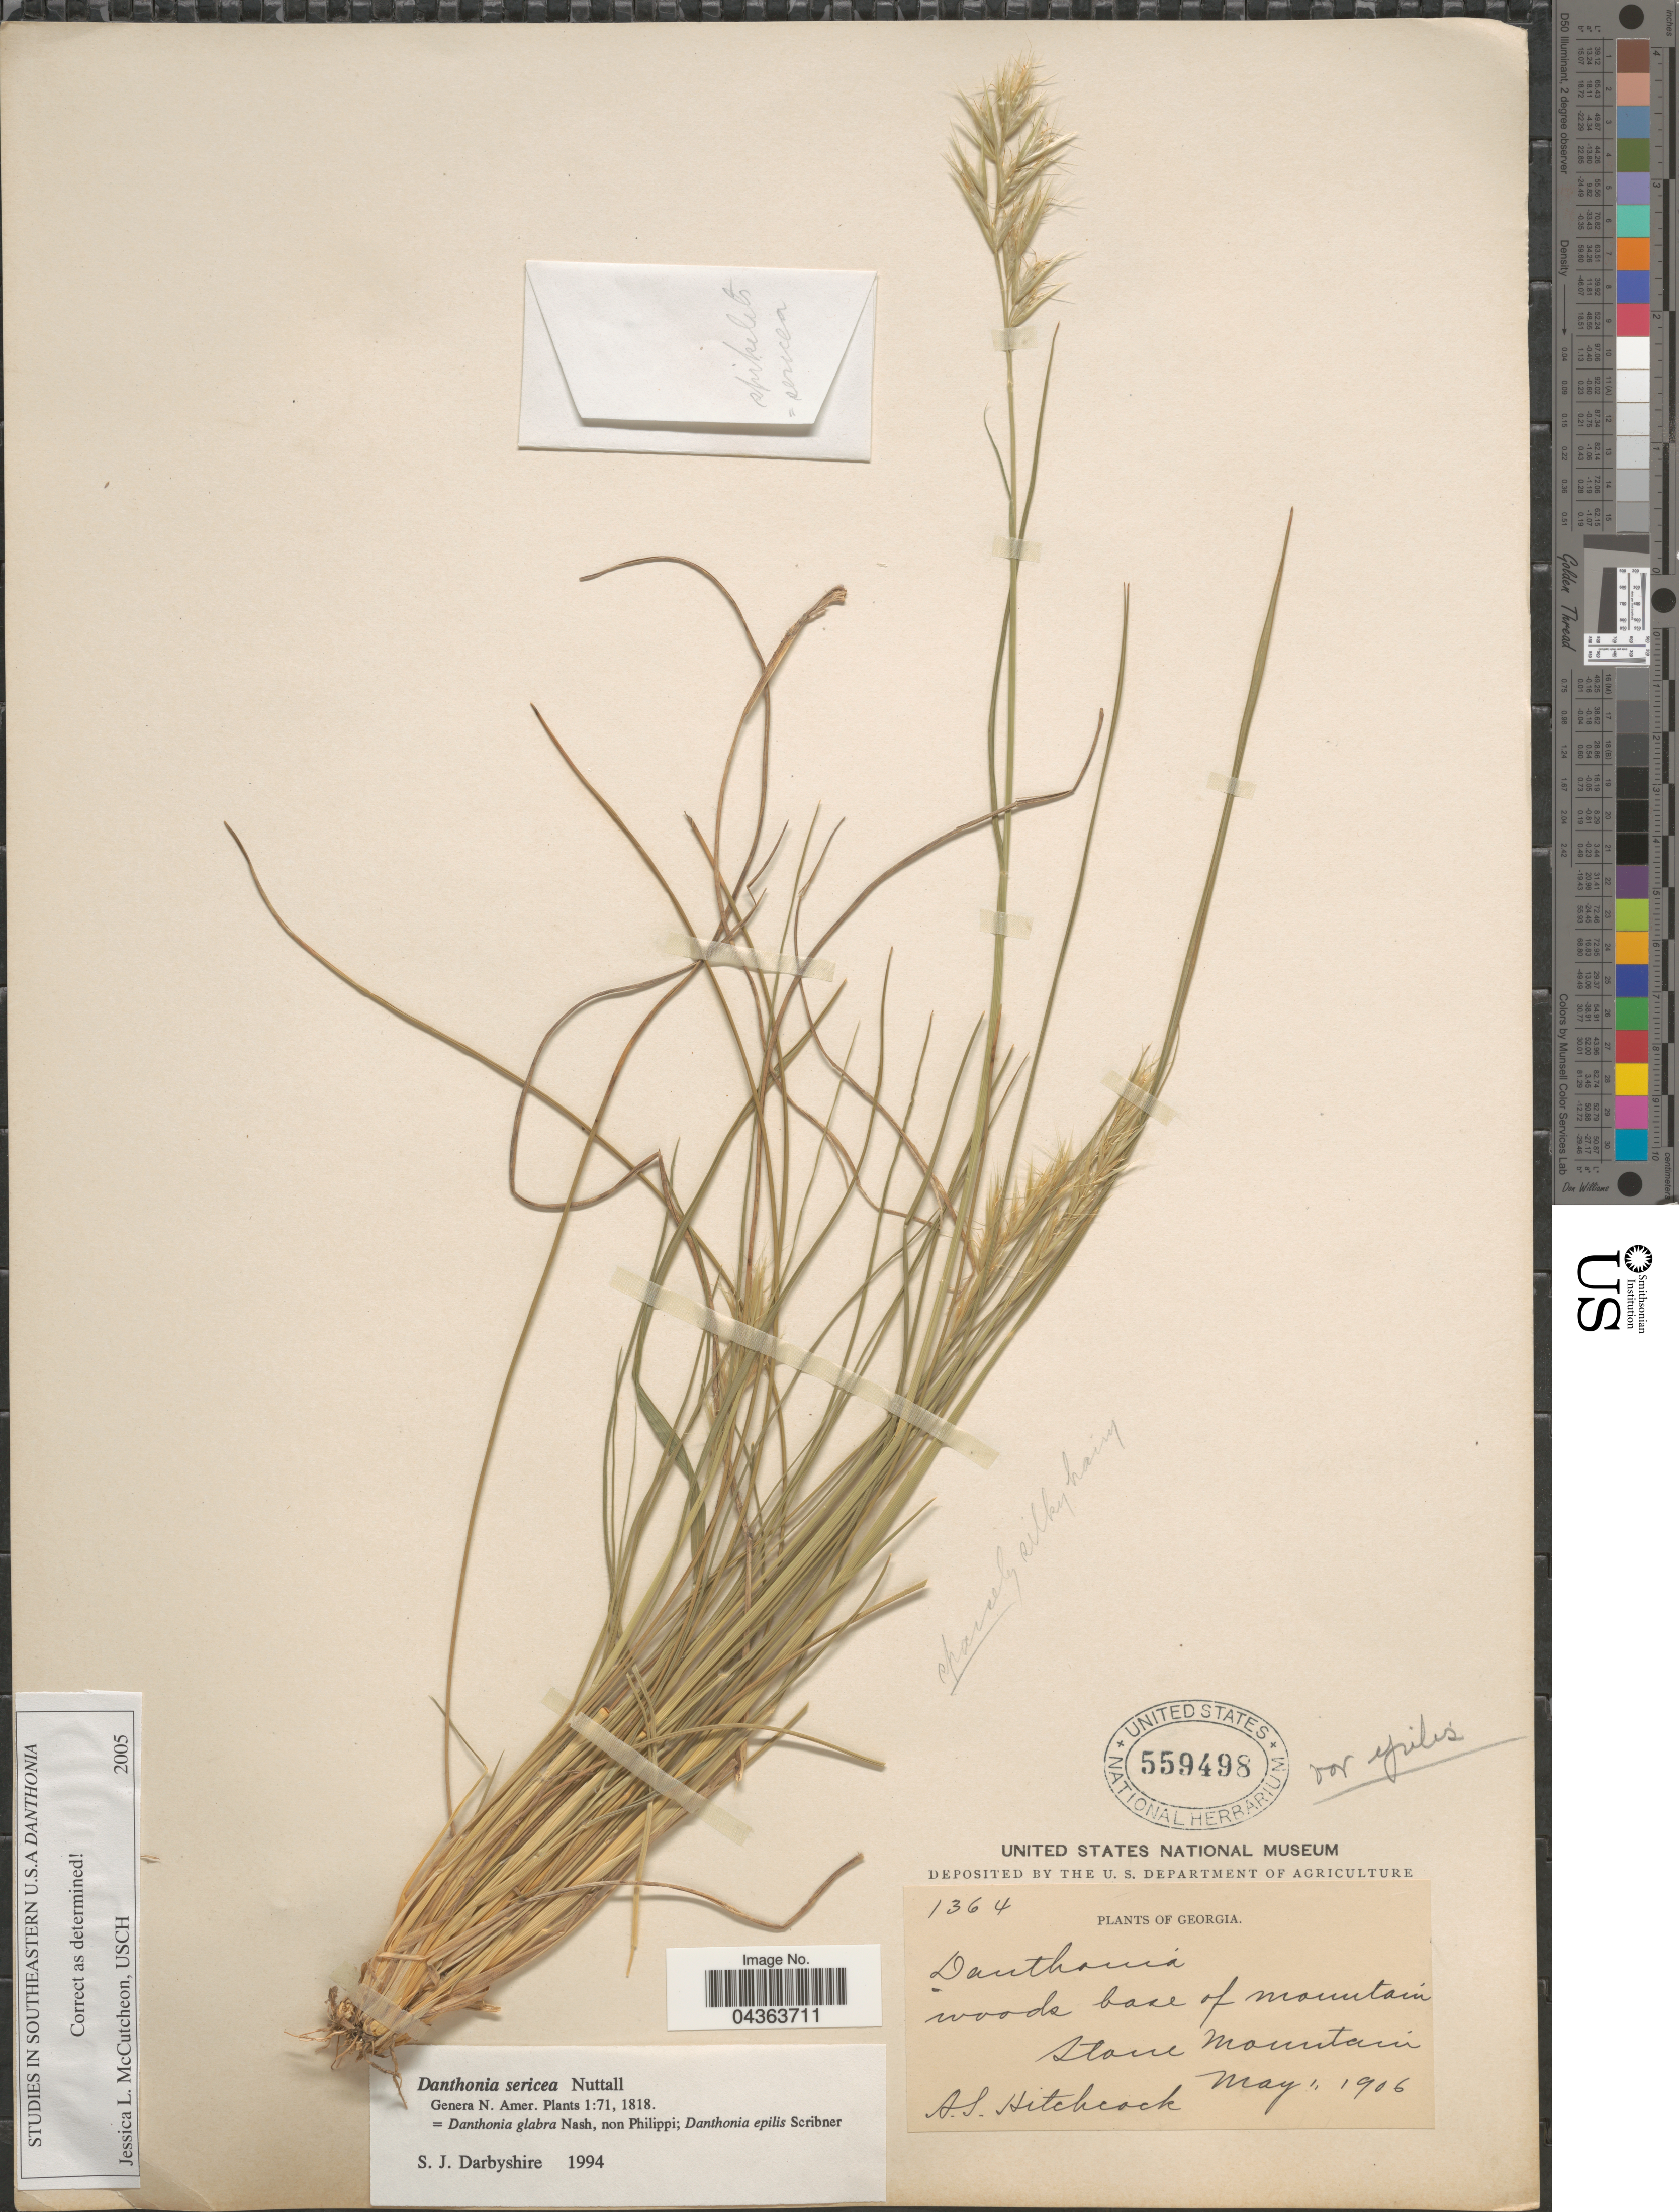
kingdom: Plantae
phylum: Tracheophyta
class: Liliopsida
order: Poales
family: Poaceae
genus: Danthonia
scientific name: Danthonia sericea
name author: Nutt.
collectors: A. S. Hitchcock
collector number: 1364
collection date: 1906-05-01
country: United States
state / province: Georgia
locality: Woods base of mountain. Stone Mountain.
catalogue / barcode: US 559498